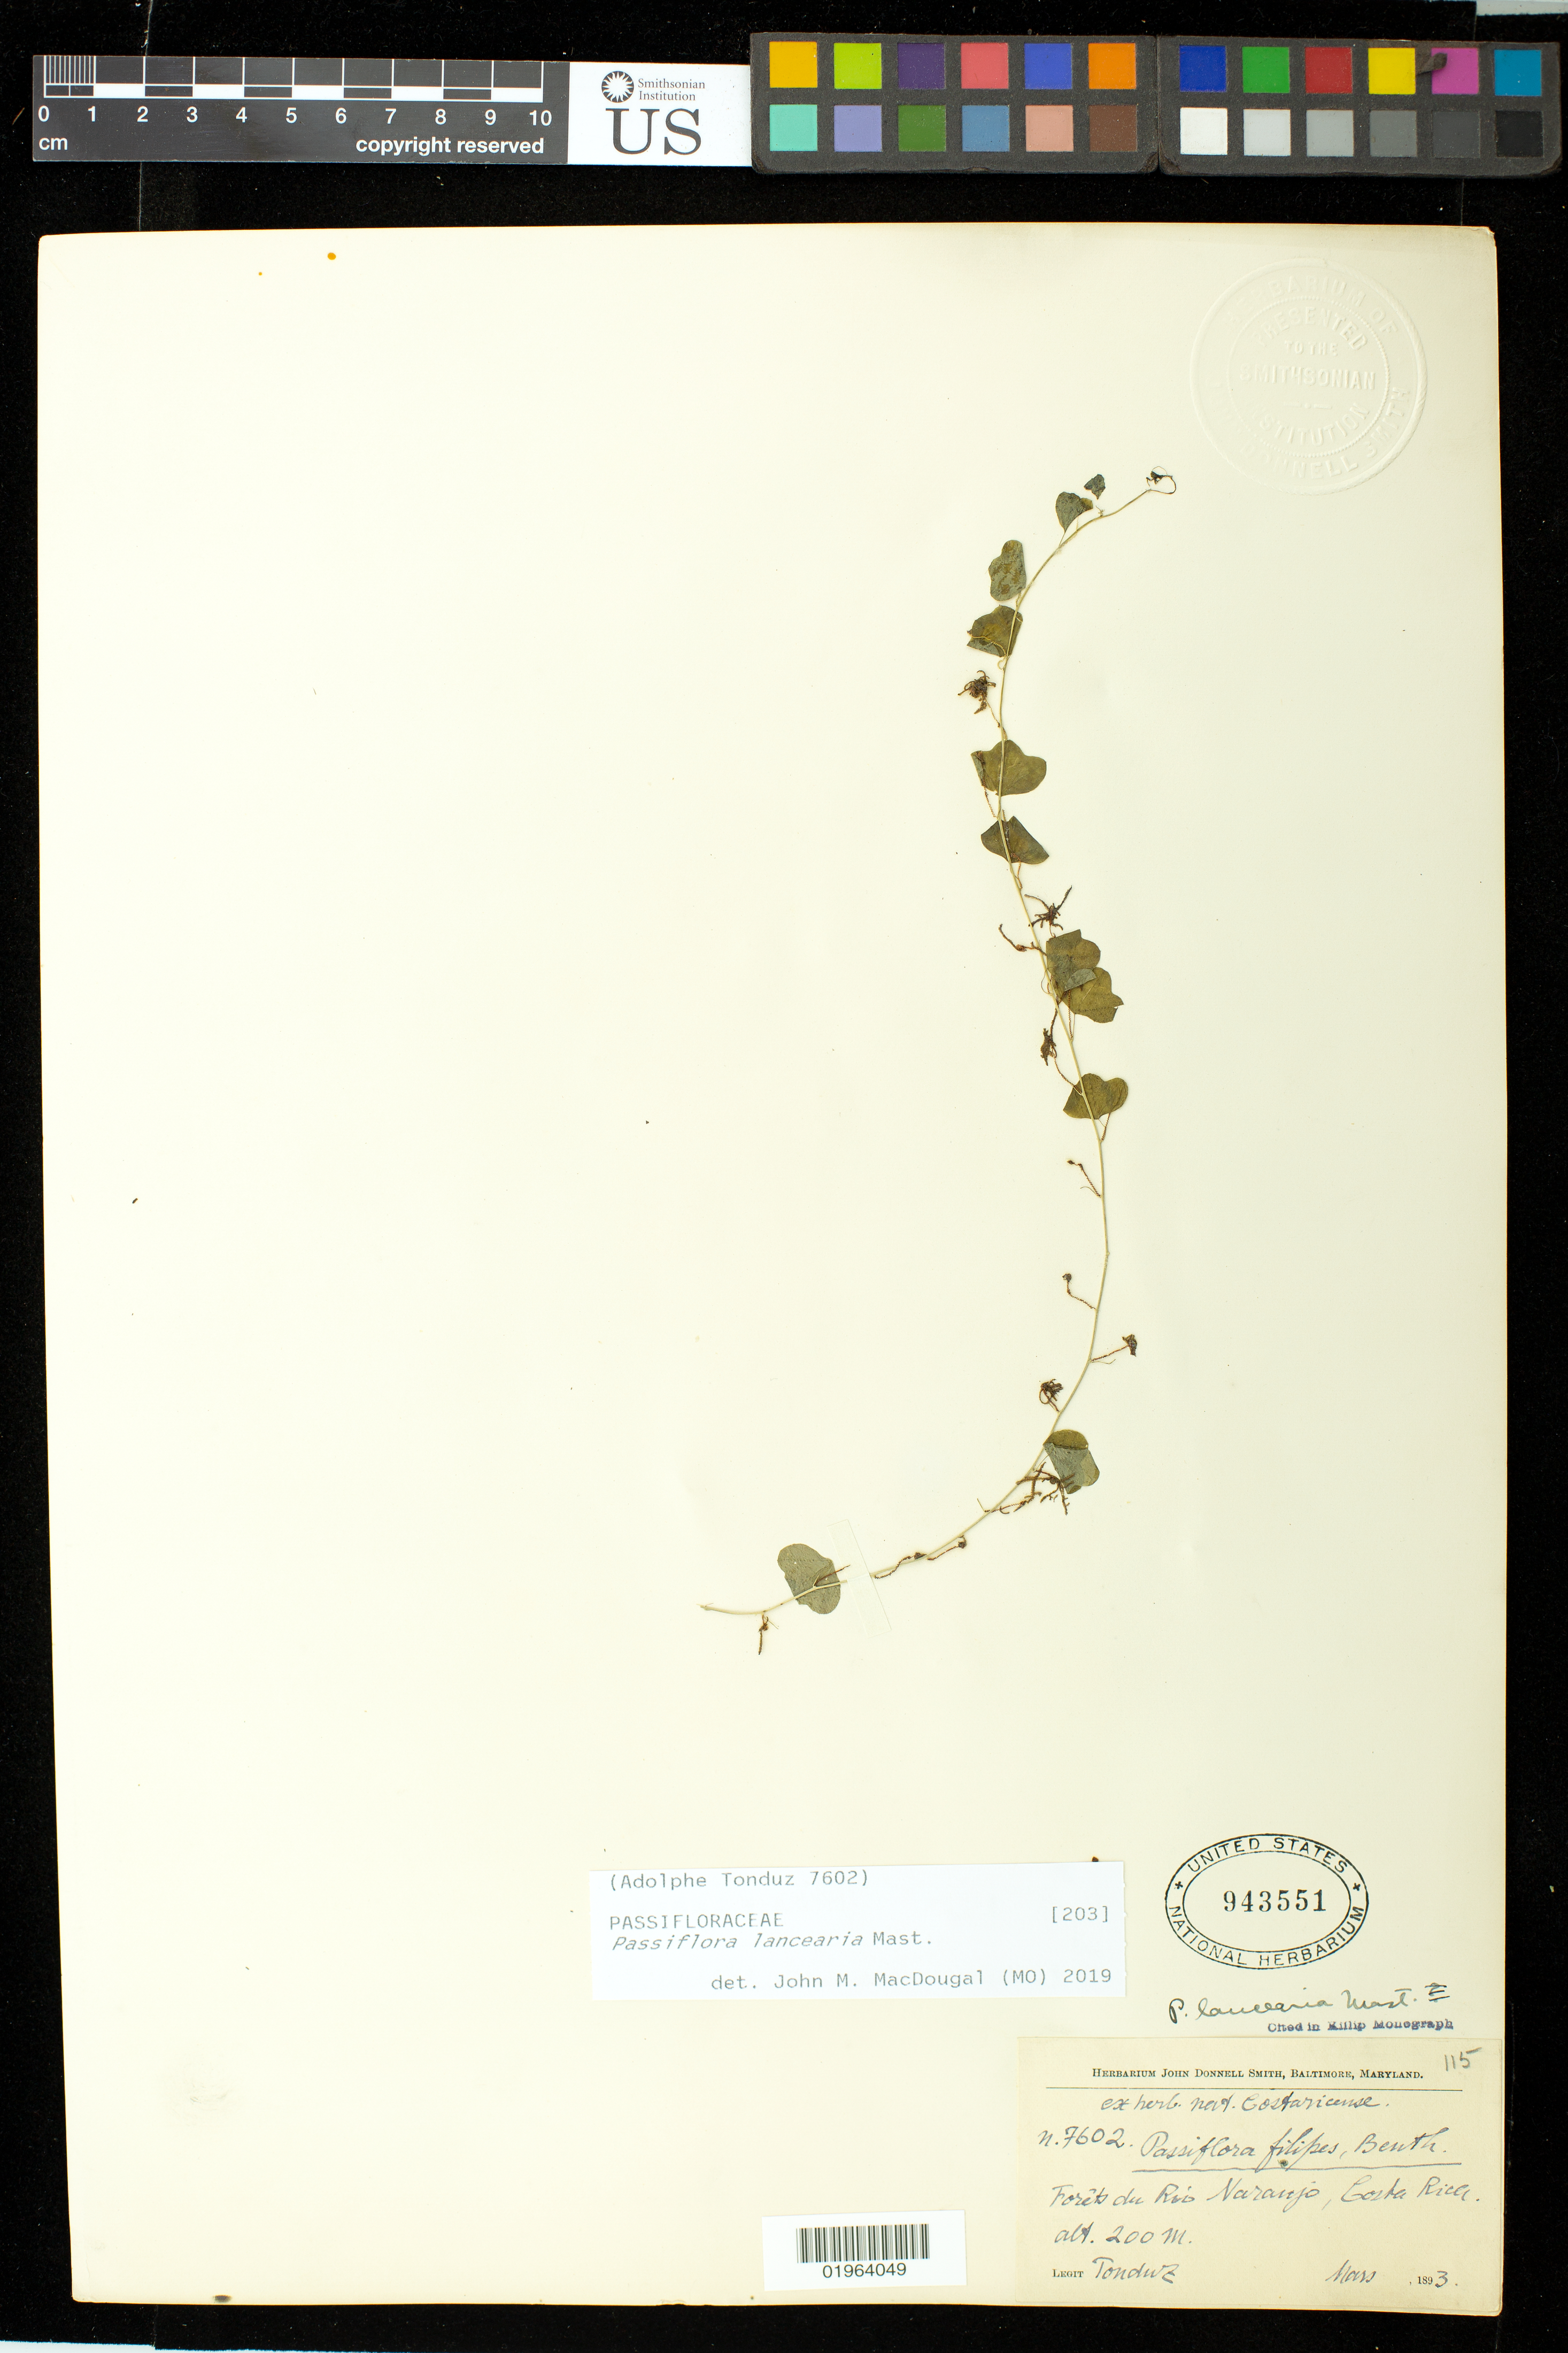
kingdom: Plantae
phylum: Tracheophyta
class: Magnoliopsida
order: Malpighiales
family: Passifloraceae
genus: Passiflora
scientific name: Passiflora lancearia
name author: Mast.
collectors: A. Tonduz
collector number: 7602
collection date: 1893-03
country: Costa Rica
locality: Forets du Rio Naranjo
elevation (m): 200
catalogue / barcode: US 943551